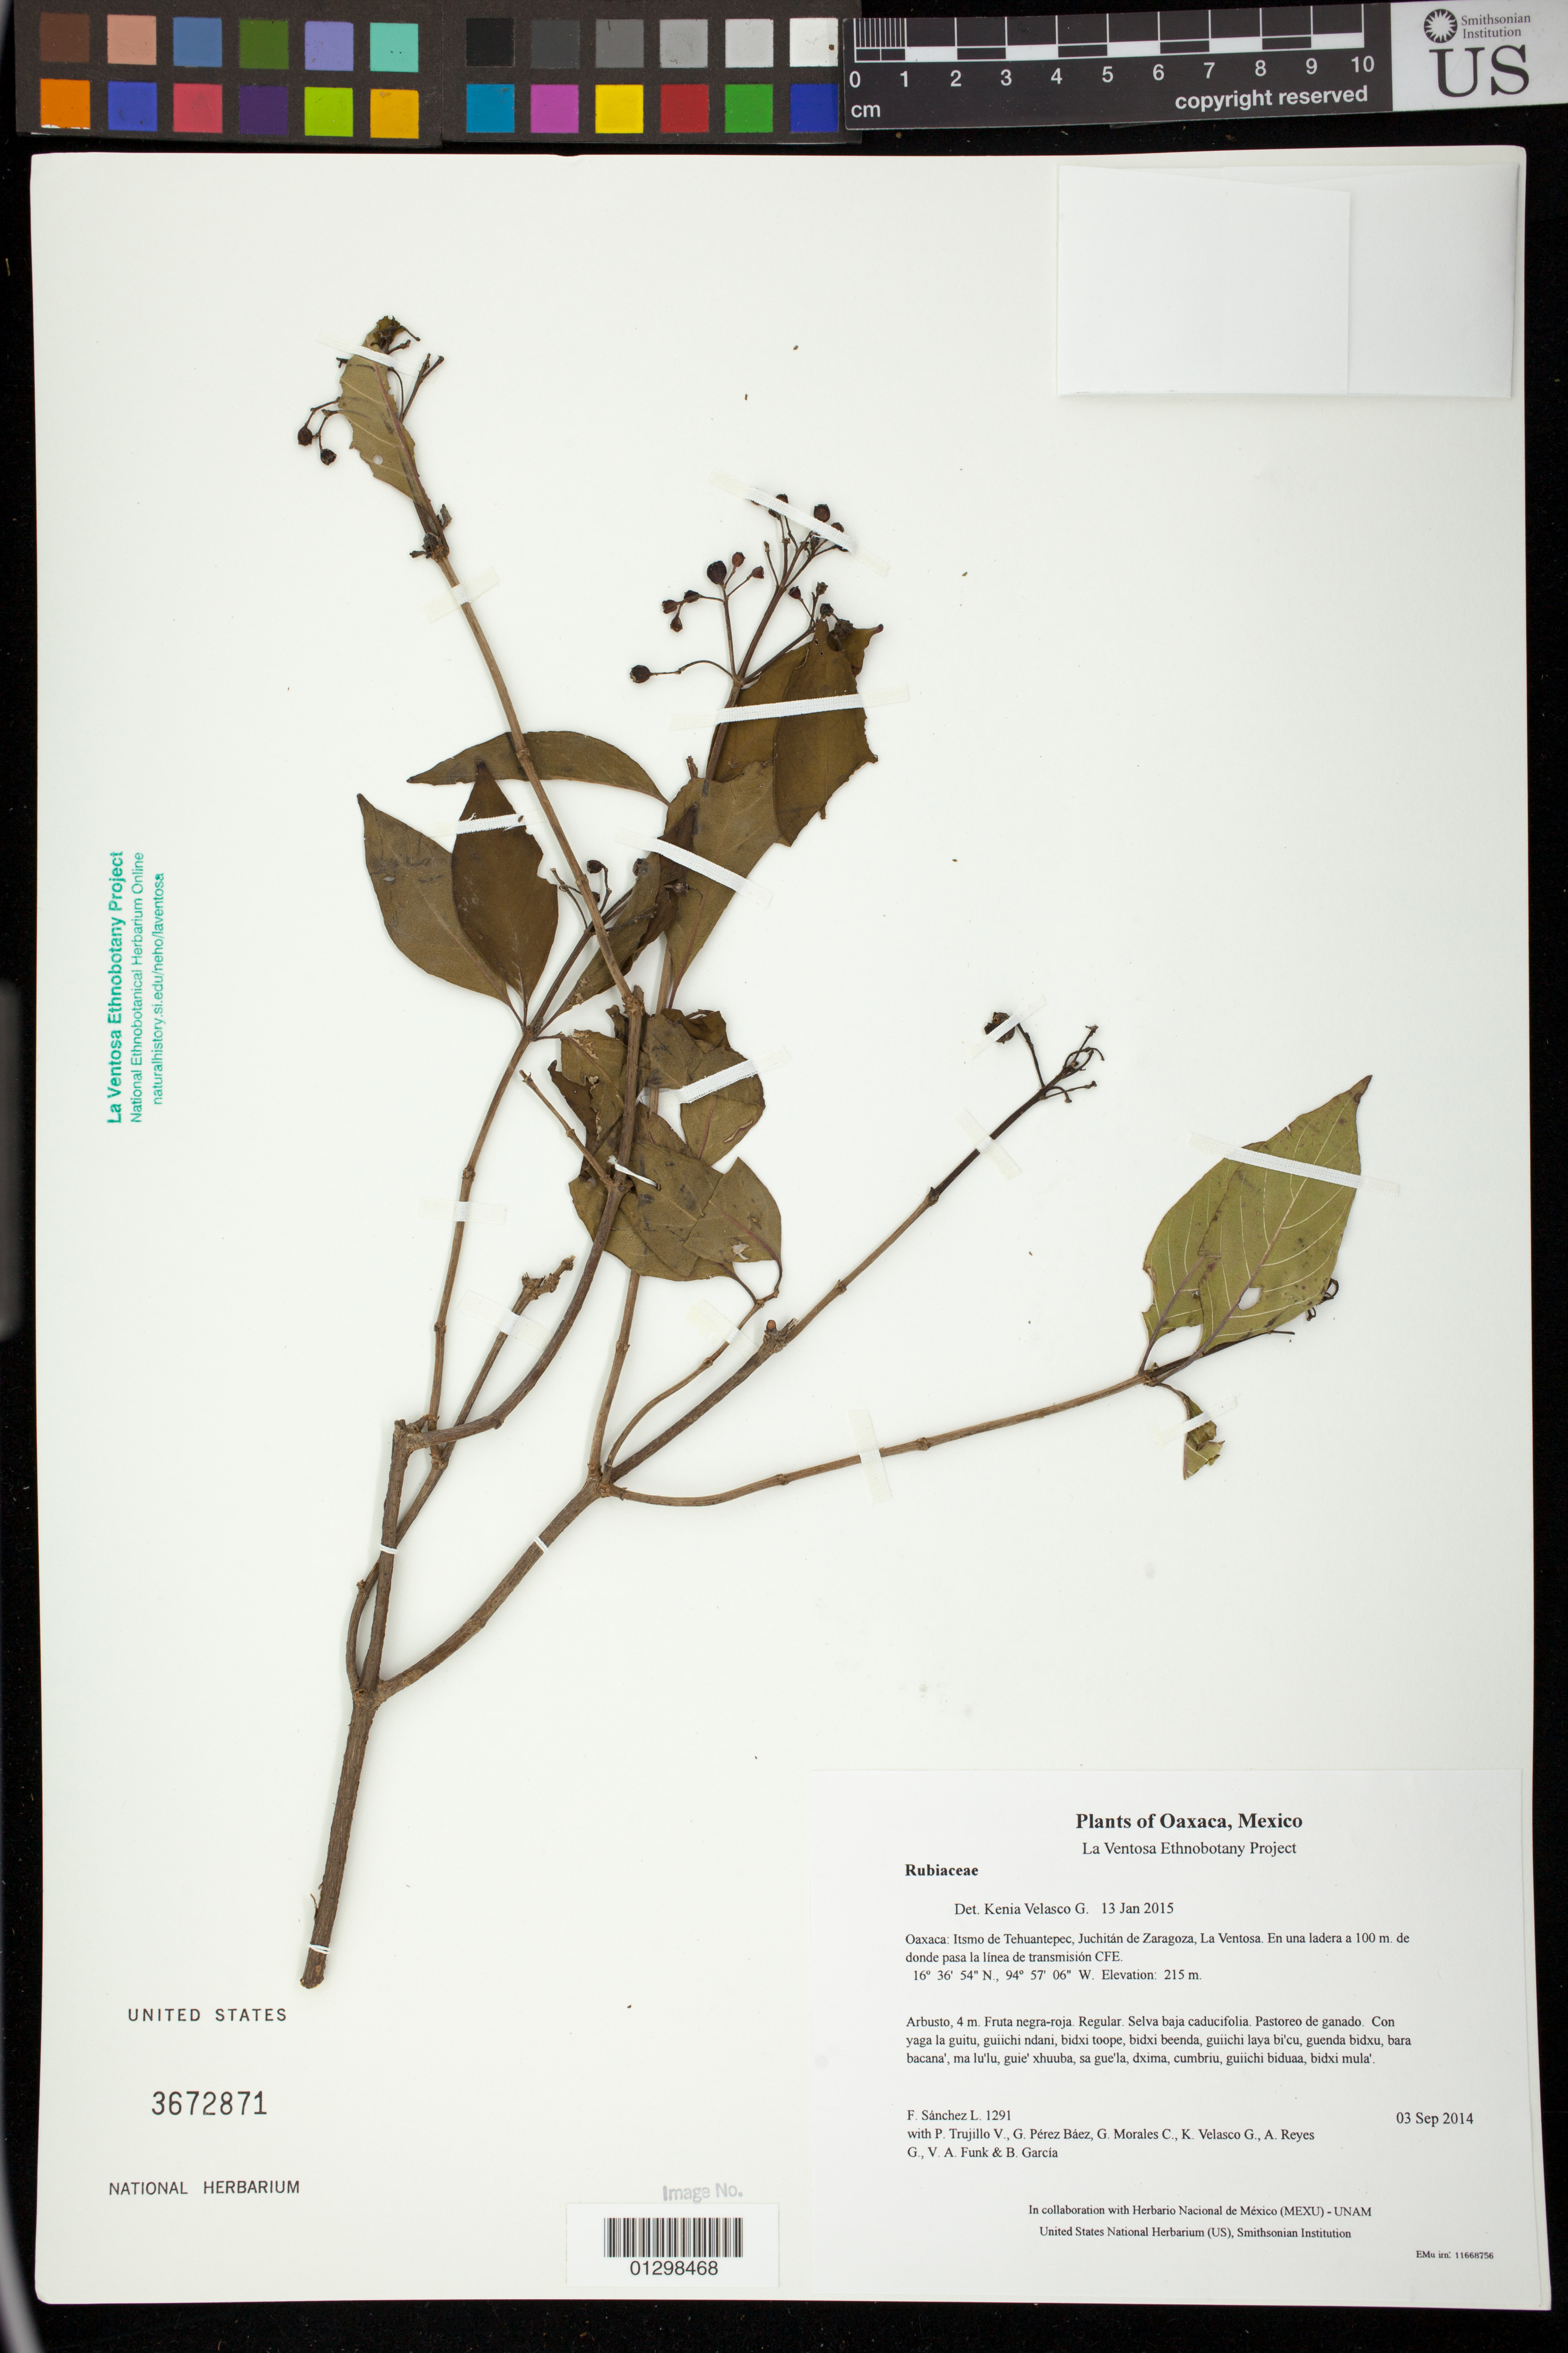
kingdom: Plantae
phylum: Tracheophyta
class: Magnoliopsida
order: Gentianales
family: Rubiaceae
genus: Hamelia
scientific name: Hamelia versicolor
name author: A. Gray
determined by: Velasco G., Kenia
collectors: F. Sánchez L., P. Trujillo V., G. Pérez Báez, G. Morales C., K. Velasco G., A. Reyes G., V. Funk & B. García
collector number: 1291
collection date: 2014-09-03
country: Mexico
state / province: Oaxaca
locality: Itsmo de Tehuantepec, Juchitán de Zaragoza, La Ventosa. En una ladera a 100 m. de donde pasa la línea de transmisión CFE.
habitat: Selva baja caducifolia. Pastoreo de ganado.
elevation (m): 215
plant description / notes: MEXU, US; Yaga bandaga. 4 m. Cuaananaxhi nayaase-naxiña'. Nuu.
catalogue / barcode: US 3672871